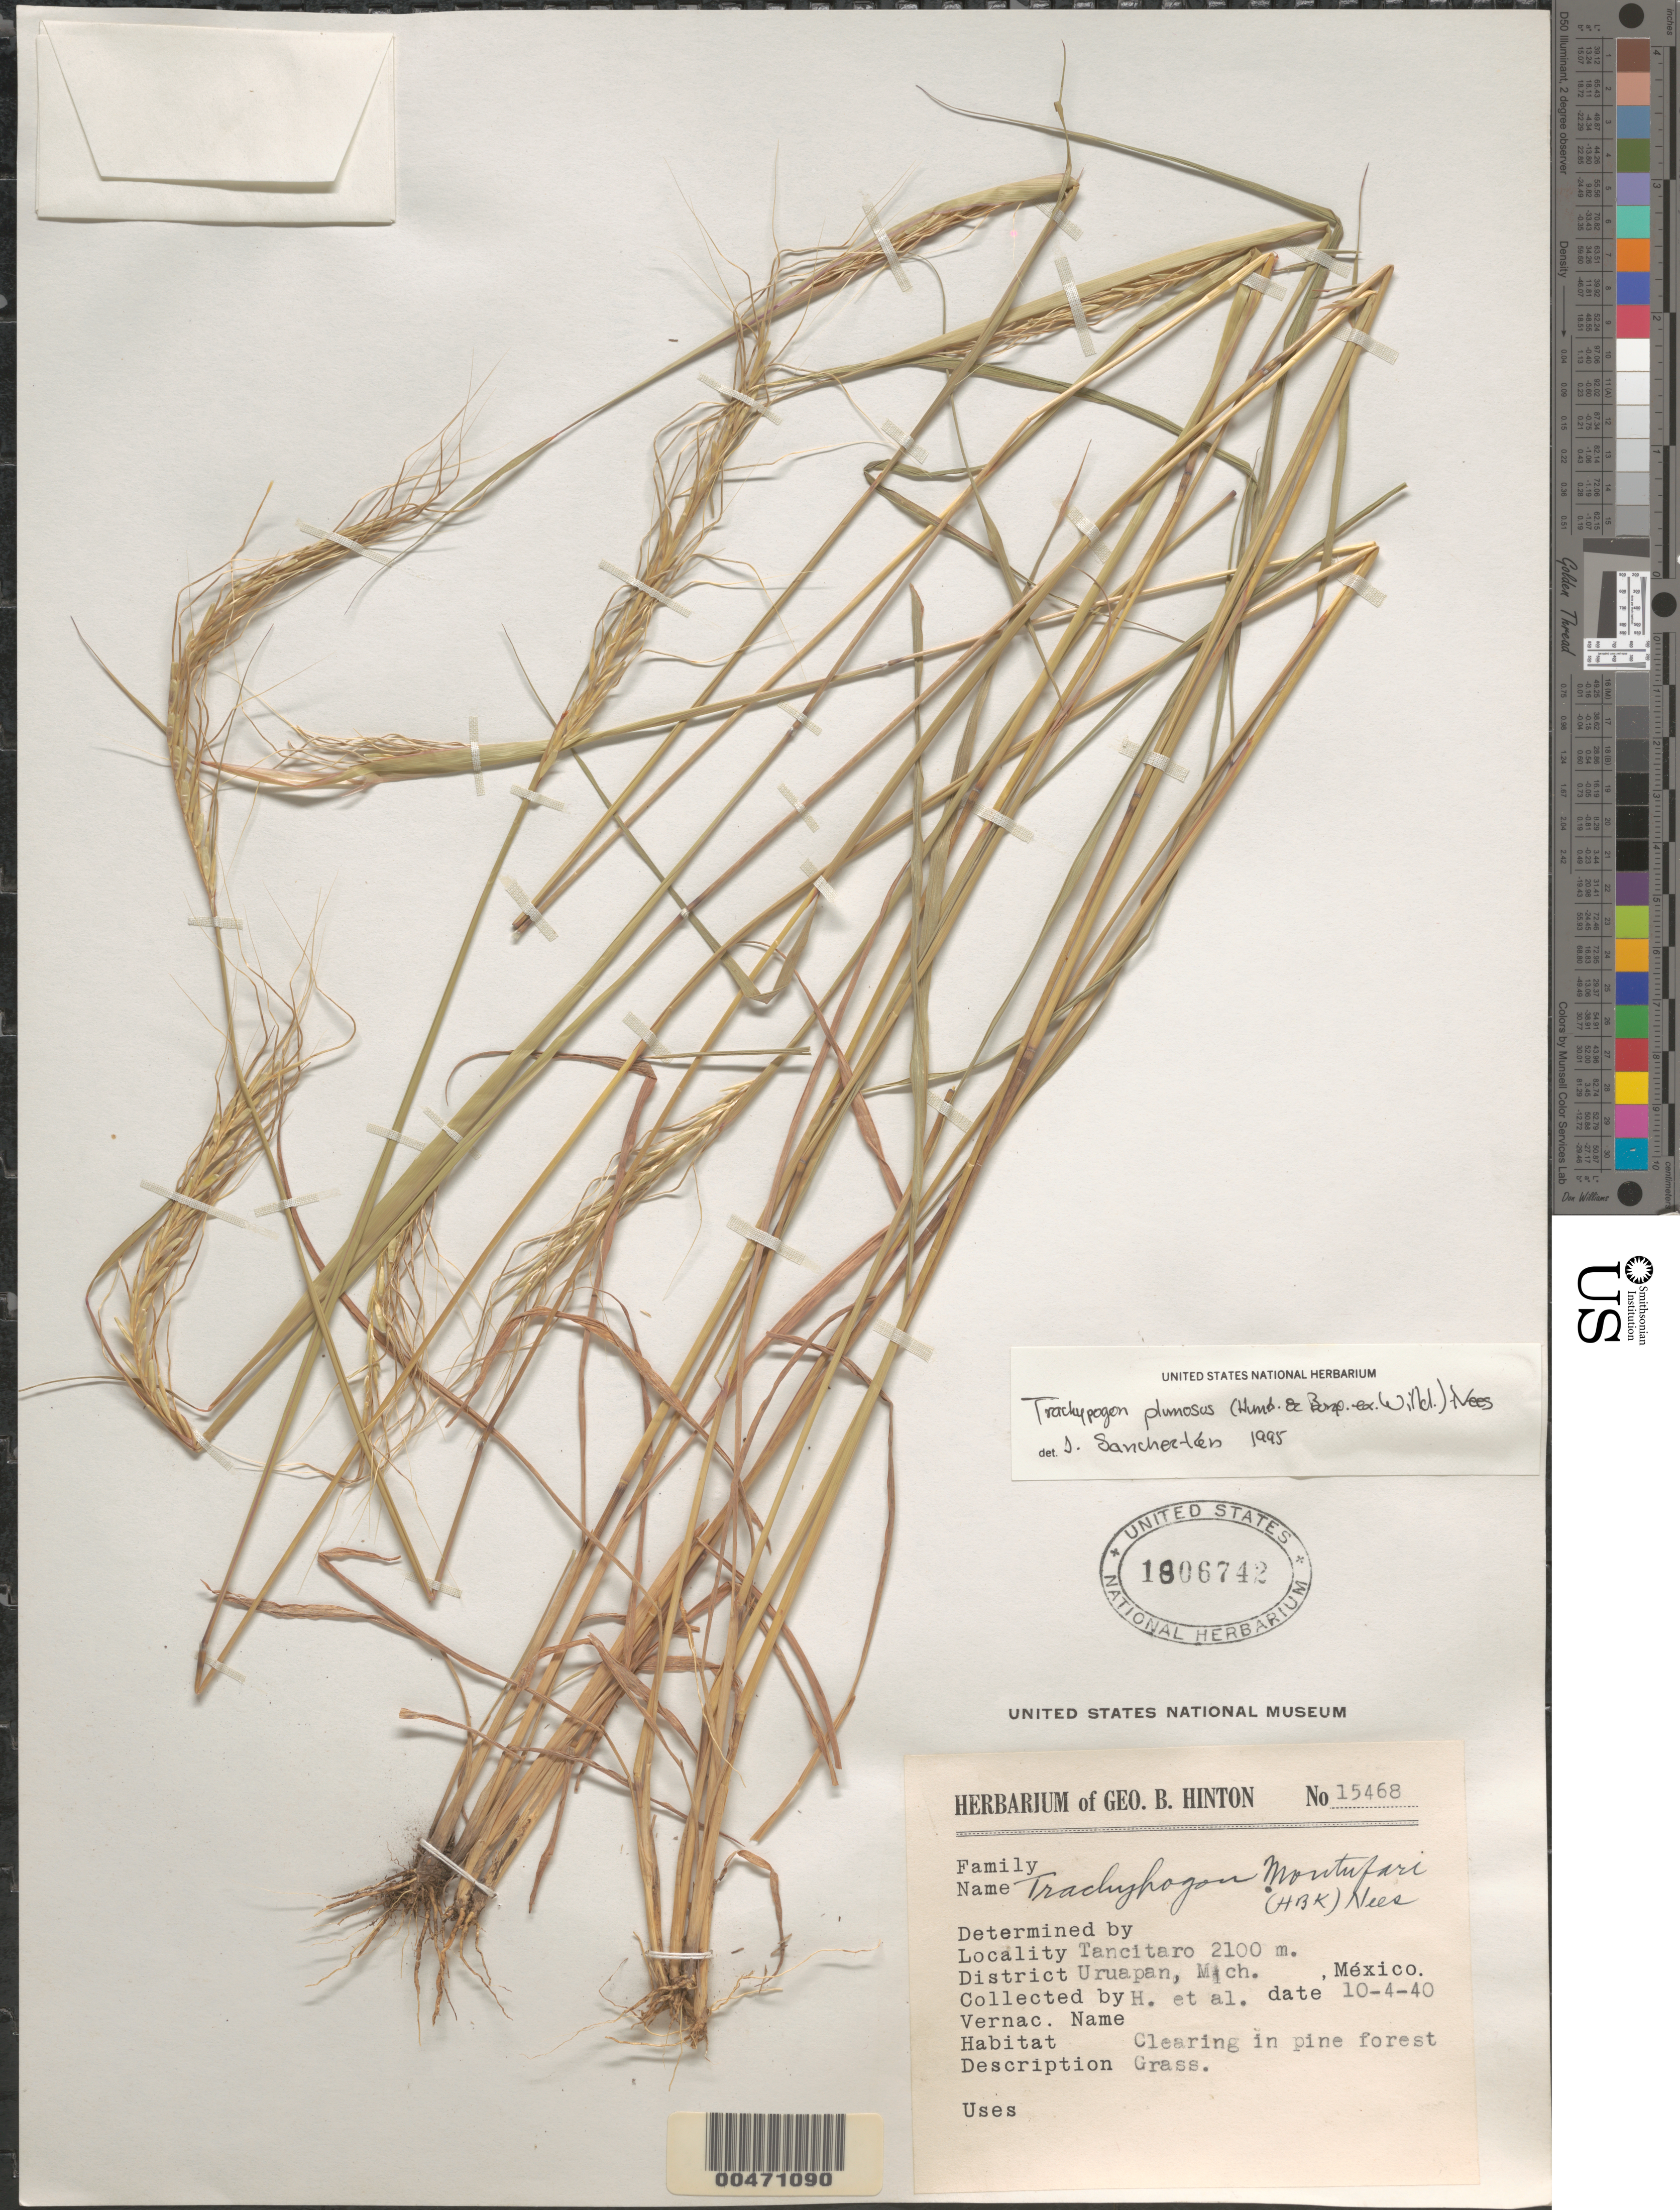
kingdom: Plantae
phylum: Tracheophyta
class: Liliopsida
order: Poales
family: Poaceae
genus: Trachypogon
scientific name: Trachypogon plumosus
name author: (Humb. & Bonpl.) Nees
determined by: Sánchez-Ken, J. G.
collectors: G. B. Hinton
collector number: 15468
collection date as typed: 10 Apr 1940 or 4 Oct 1940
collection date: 1940-04-10 or 1940-10-04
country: Mexico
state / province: Michoacán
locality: Tancitaro, Dist of Uruapan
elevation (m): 2100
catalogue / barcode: US 1806742